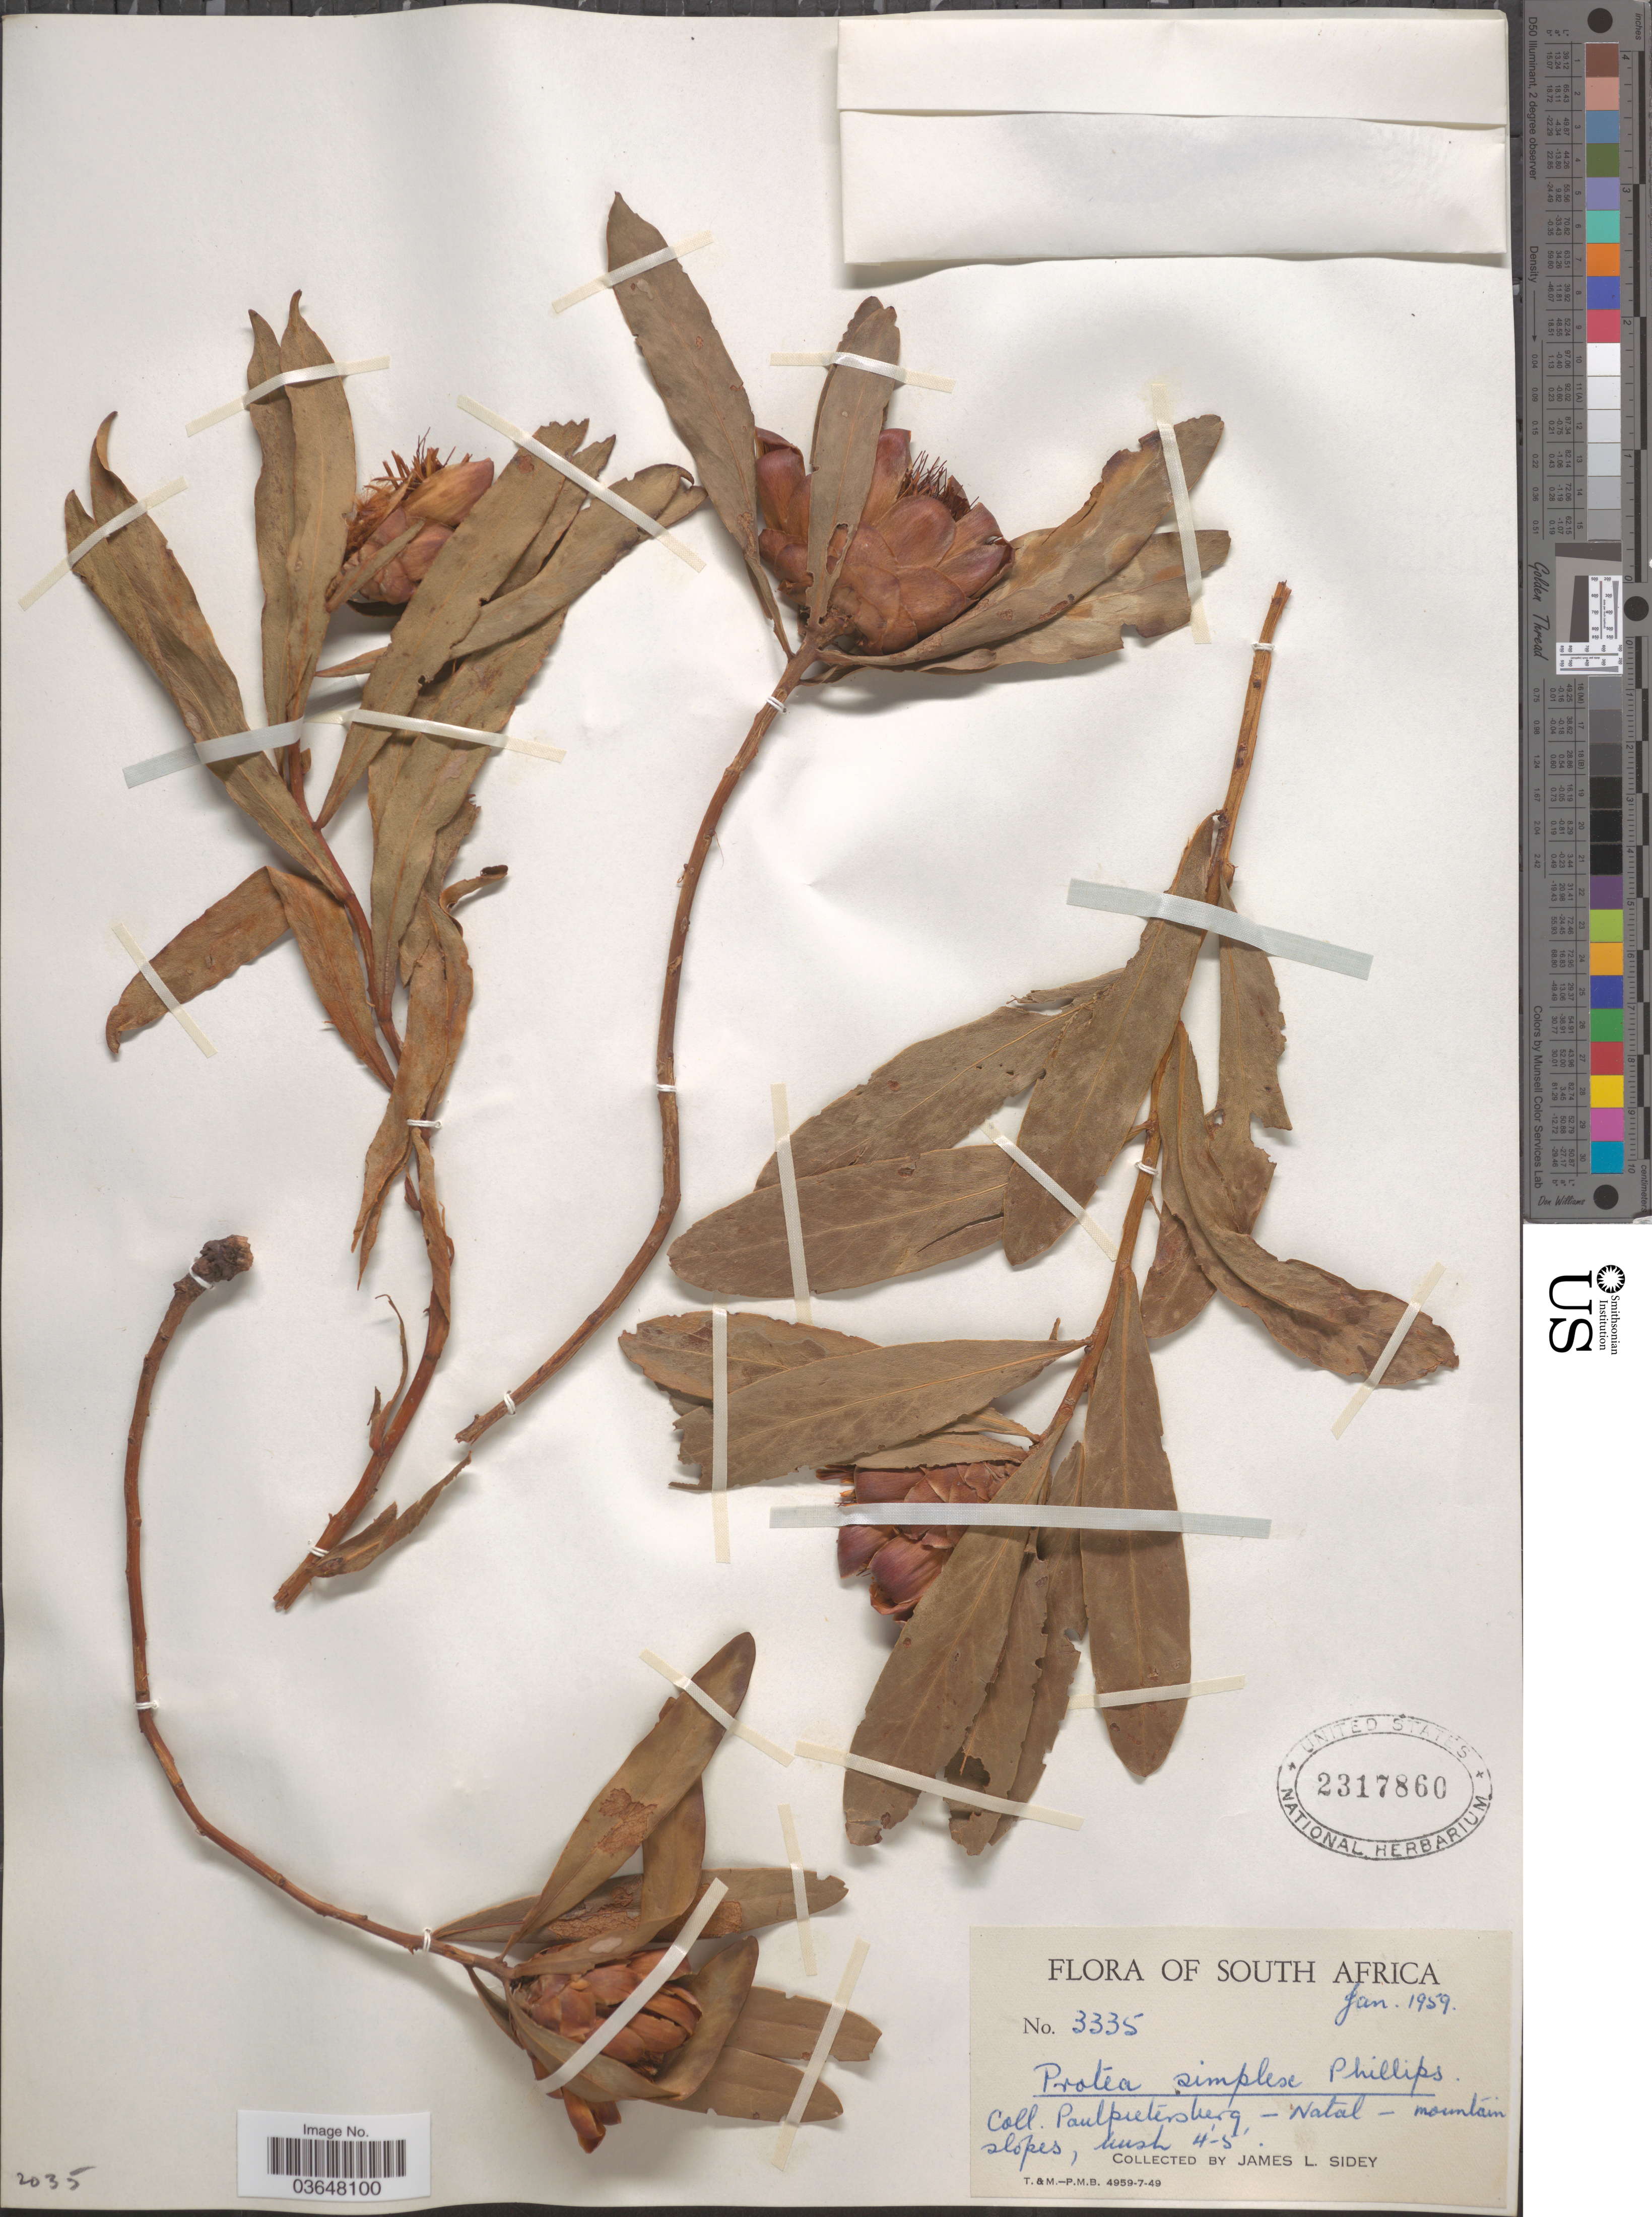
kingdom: Plantae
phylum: Tracheophyta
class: Magnoliopsida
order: Proteales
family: Proteaceae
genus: Protea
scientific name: Protea simplex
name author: E. Phillips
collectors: J. L. Sidey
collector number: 3335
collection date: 1959-01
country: South Africa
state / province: KwaZulu-Natal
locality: Paulpietersberg- Natal - mountain slopes.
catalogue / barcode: US 2317860